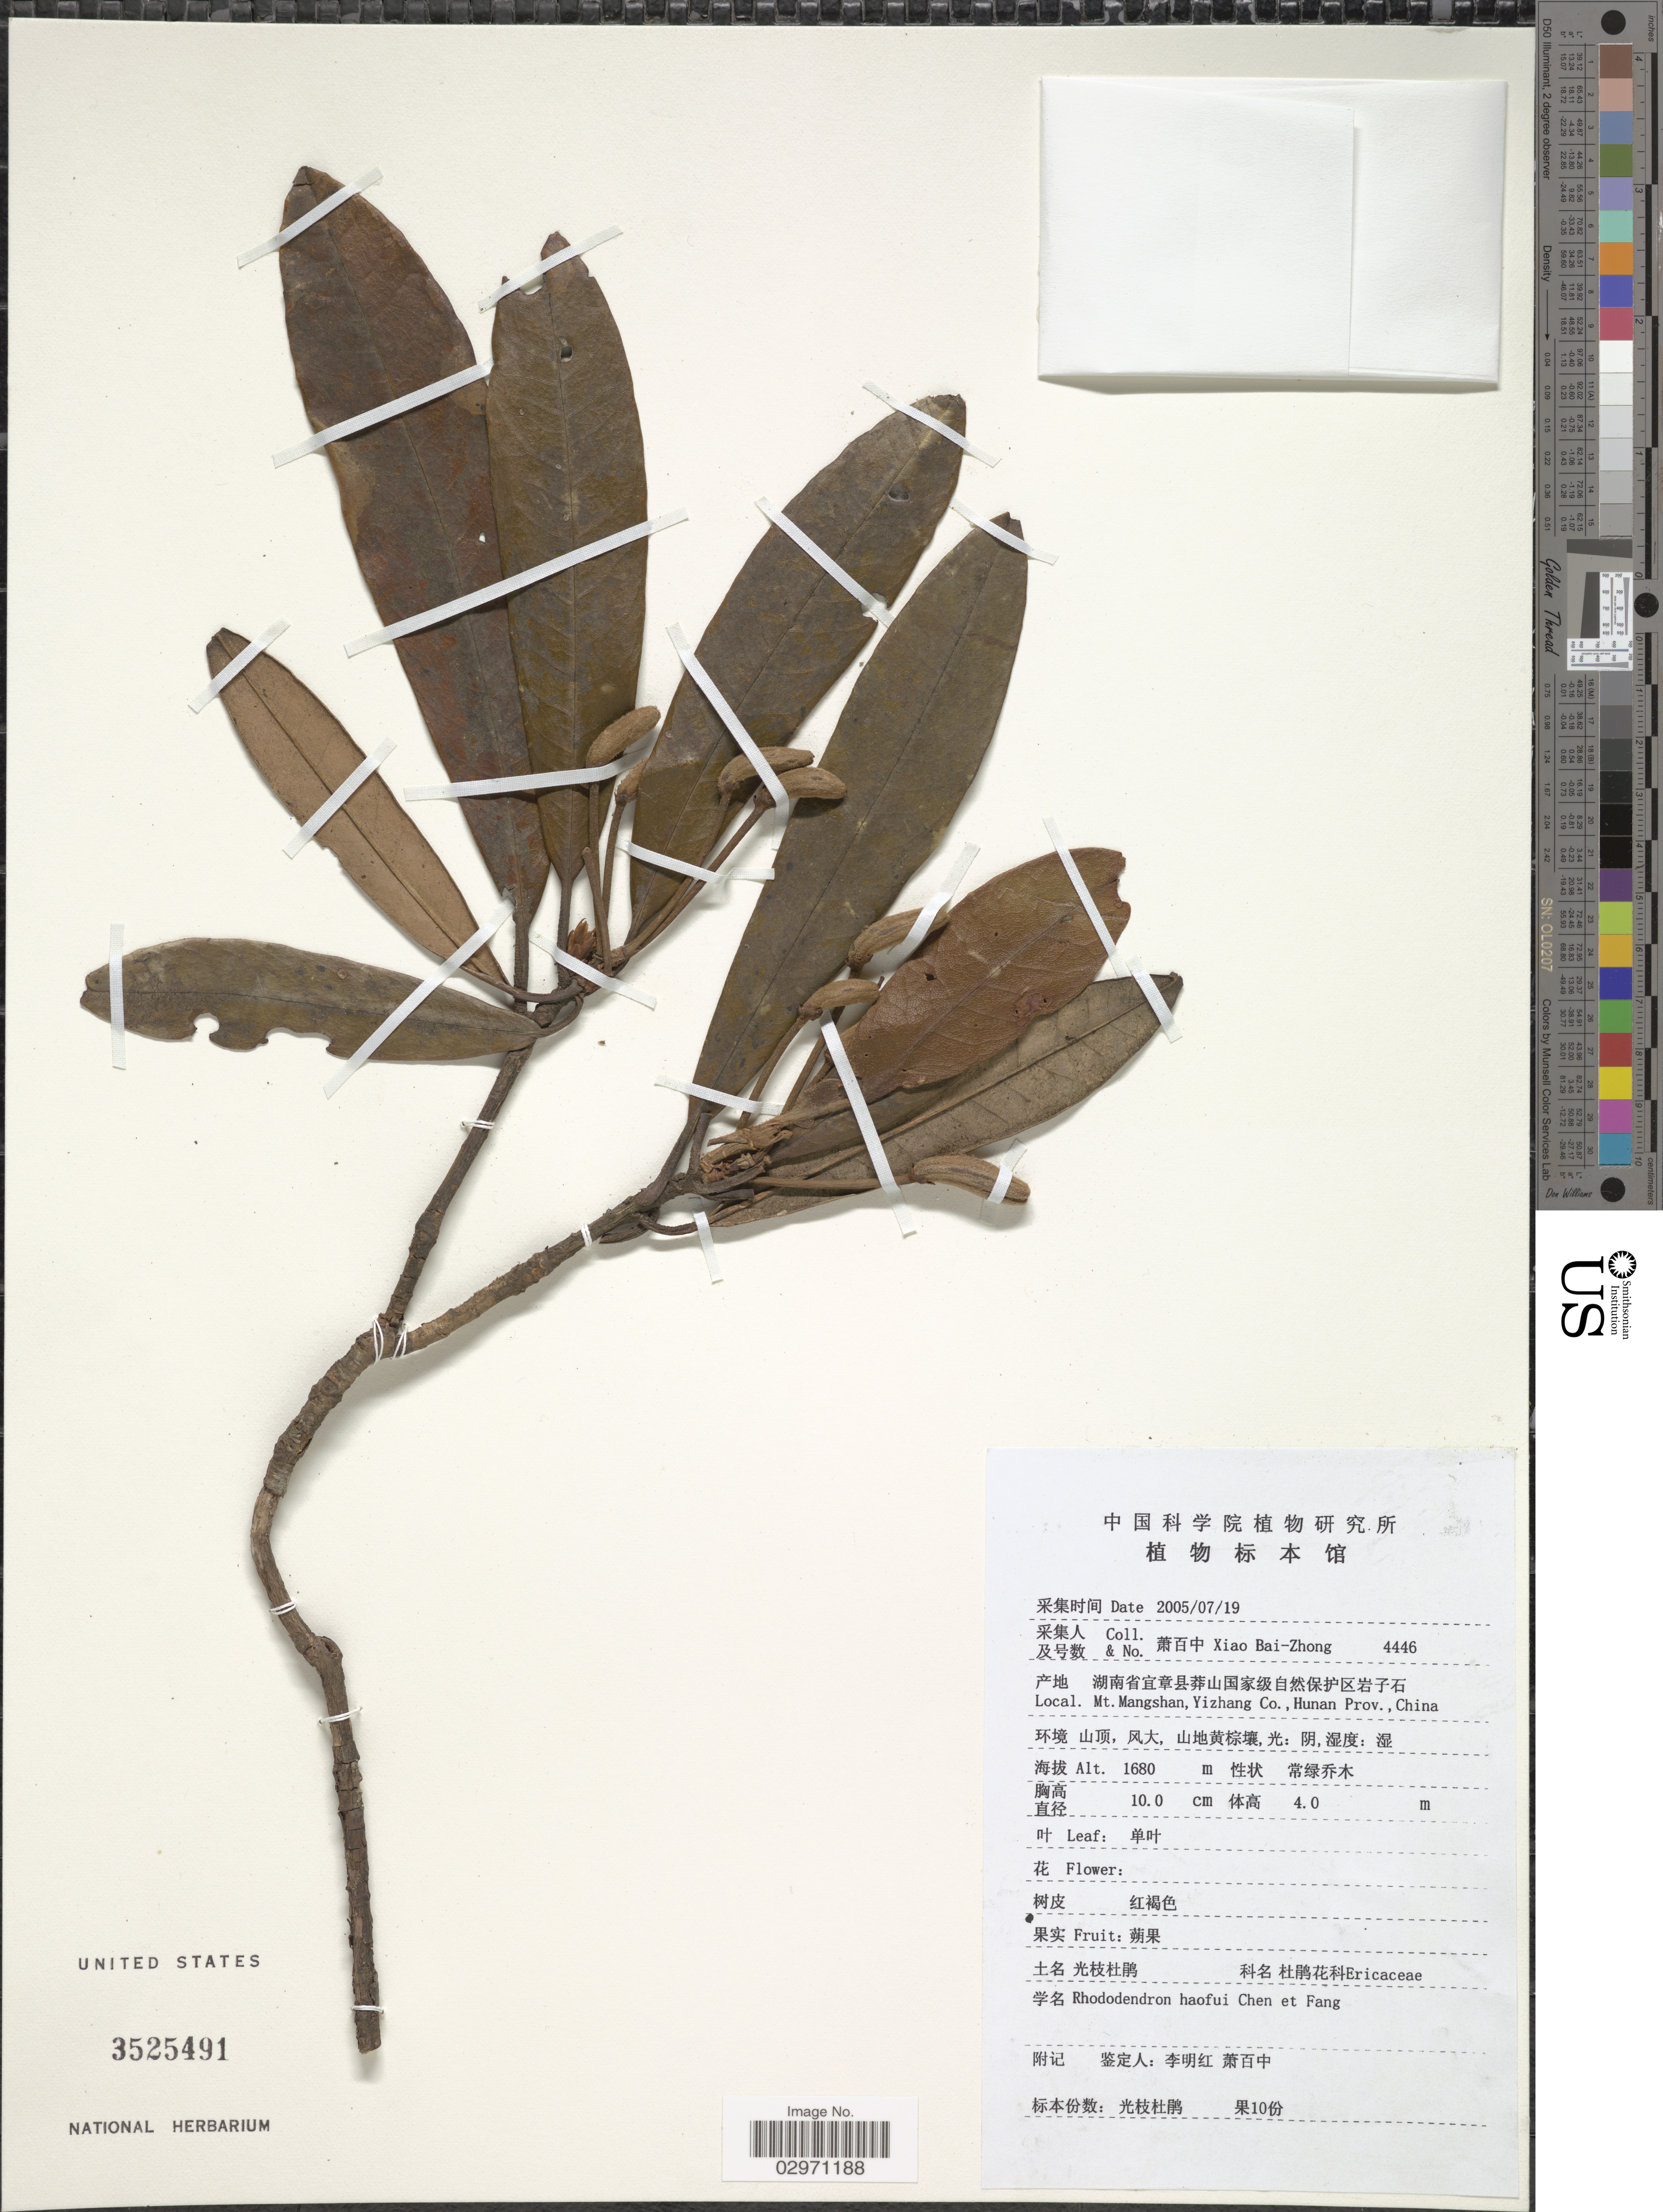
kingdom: Plantae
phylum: Tracheophyta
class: Magnoliopsida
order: Ericales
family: Ericaceae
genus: Rhododendron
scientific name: Rhododendron haofui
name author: Chun & W.P. Fang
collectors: B. Z. Xiao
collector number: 4446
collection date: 2005-07-19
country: China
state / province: Hunan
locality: Mt. Mangshan, Yizhang Co.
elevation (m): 1680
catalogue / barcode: US 3525491